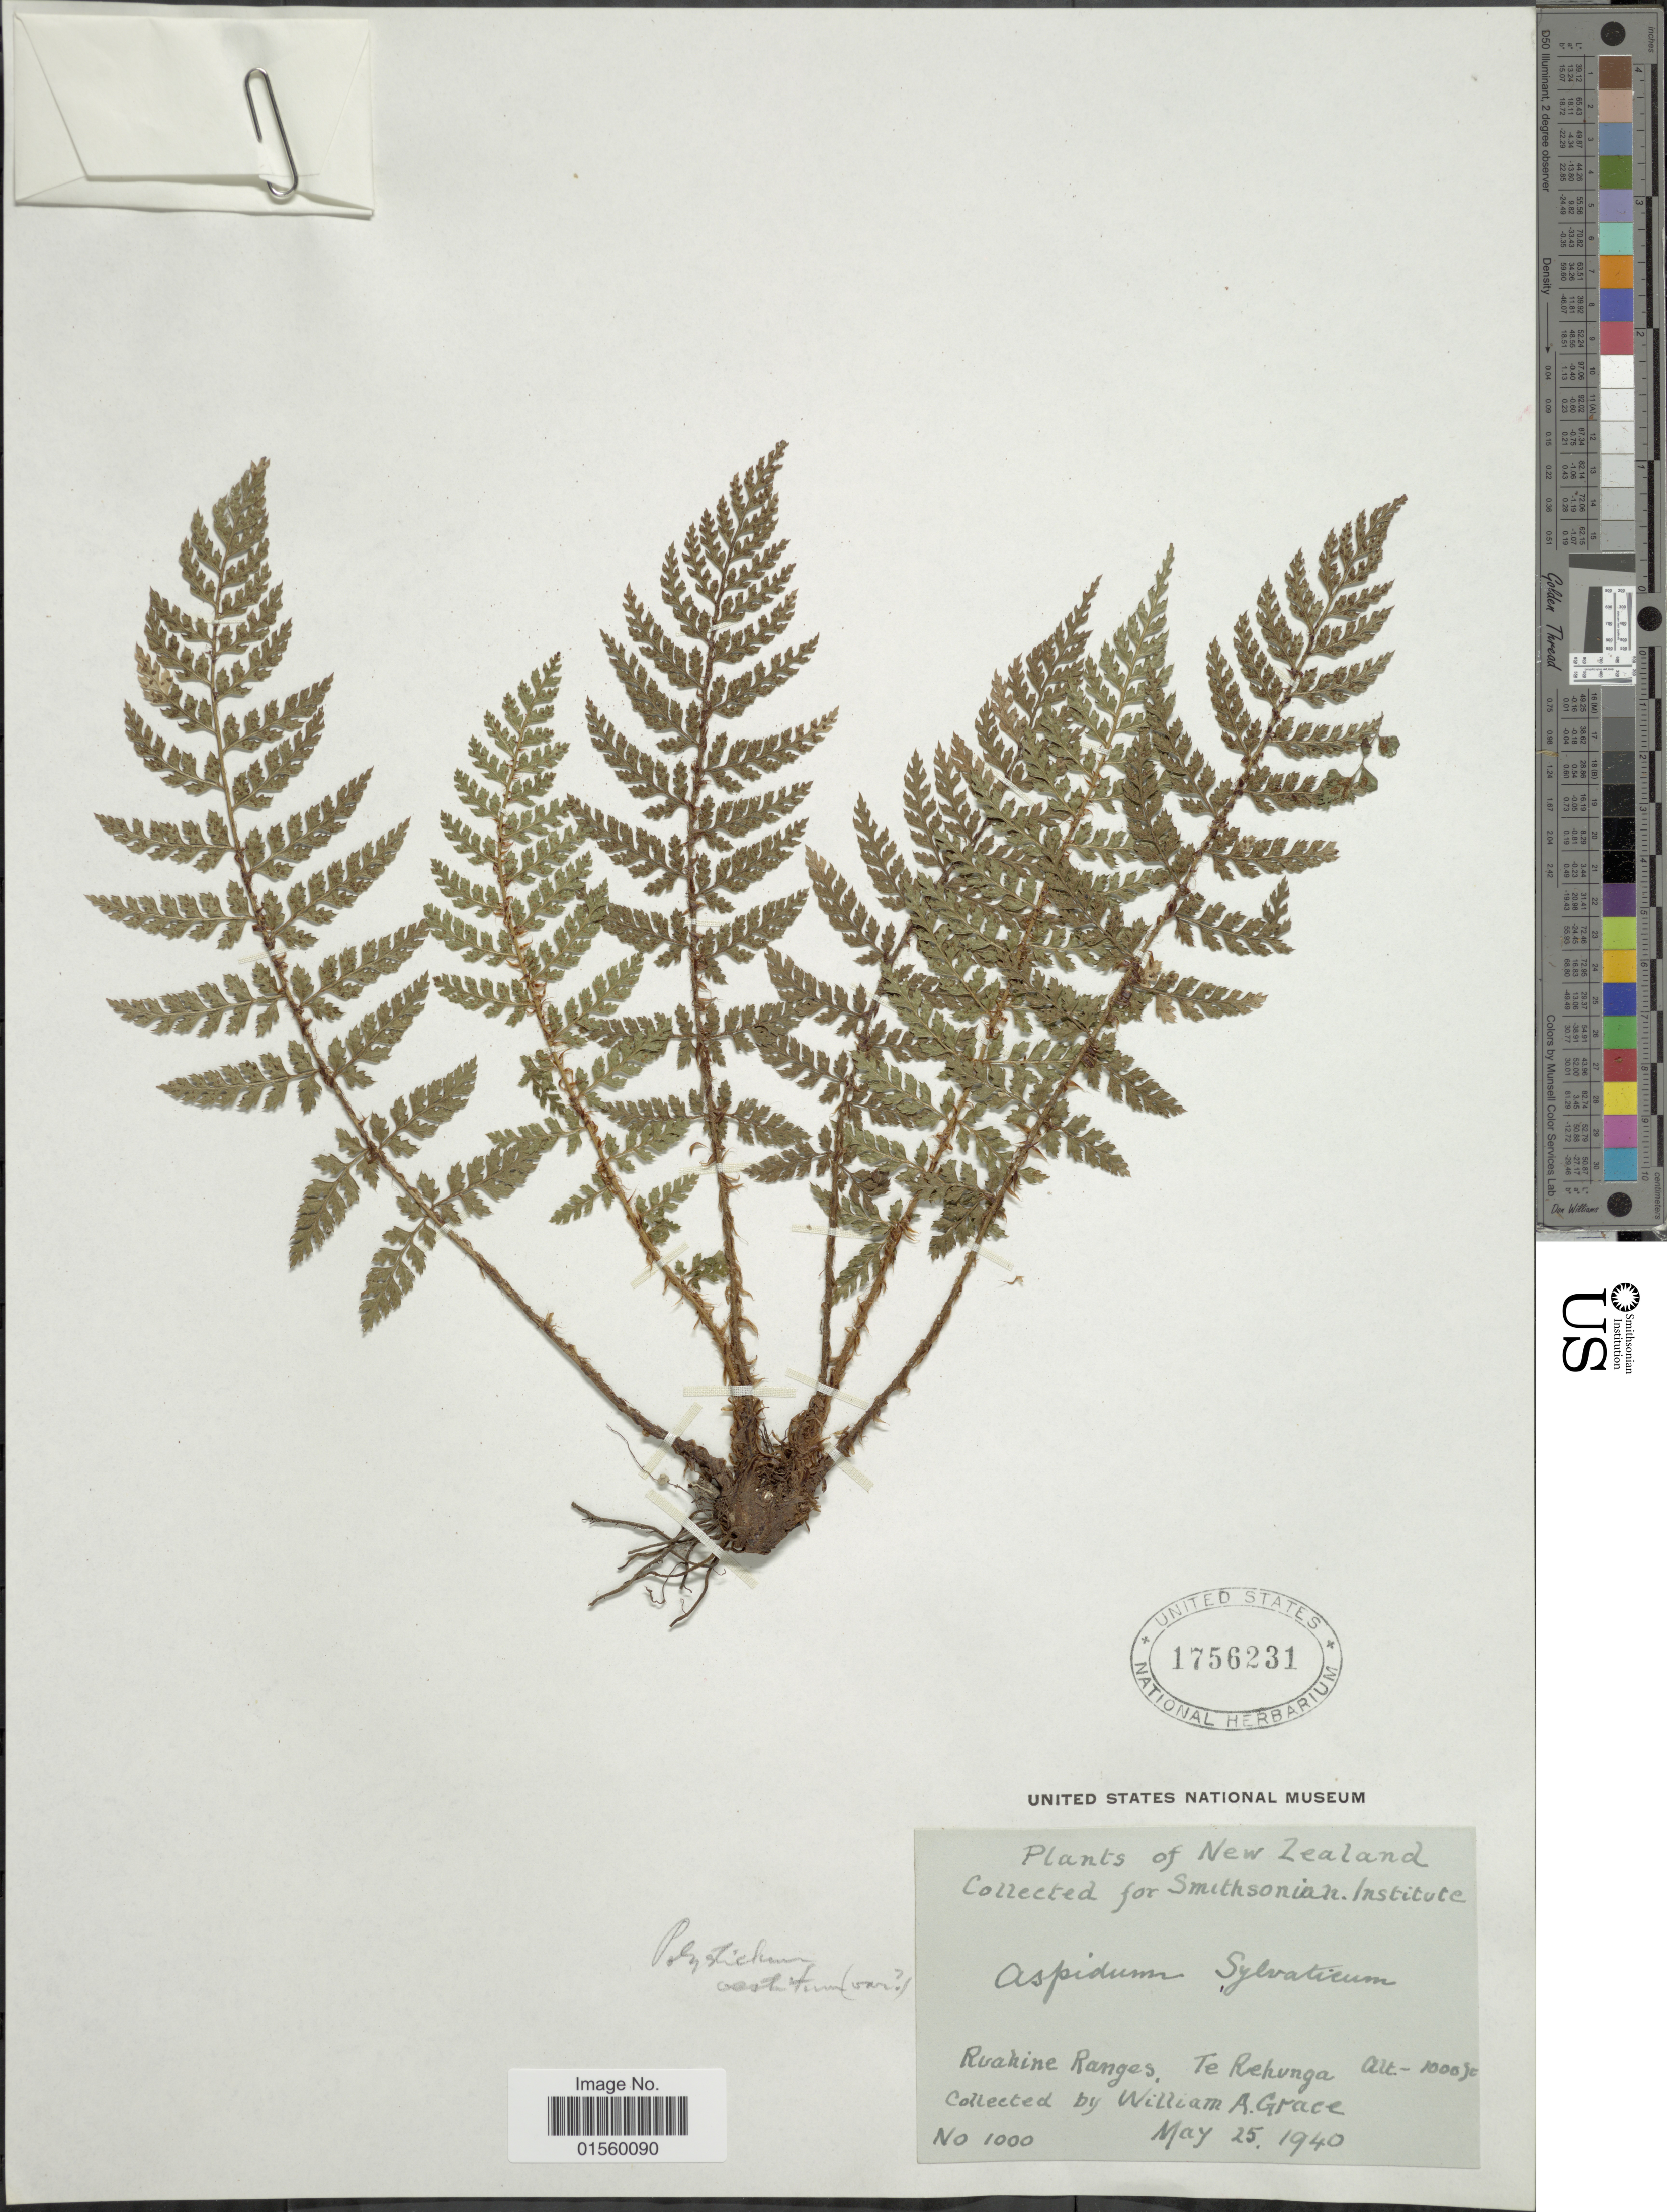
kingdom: Plantae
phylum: Tracheophyta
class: Polypodiopsida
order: Polypodiales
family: Dryopteridaceae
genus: Polystichum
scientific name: Polystichum vestitum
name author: (Sw.) C. Presl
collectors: W. Grace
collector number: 1000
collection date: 1940-05-25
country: New Zealand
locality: Ruakine Ranges, Te Rehunga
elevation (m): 305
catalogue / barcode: US 1756231